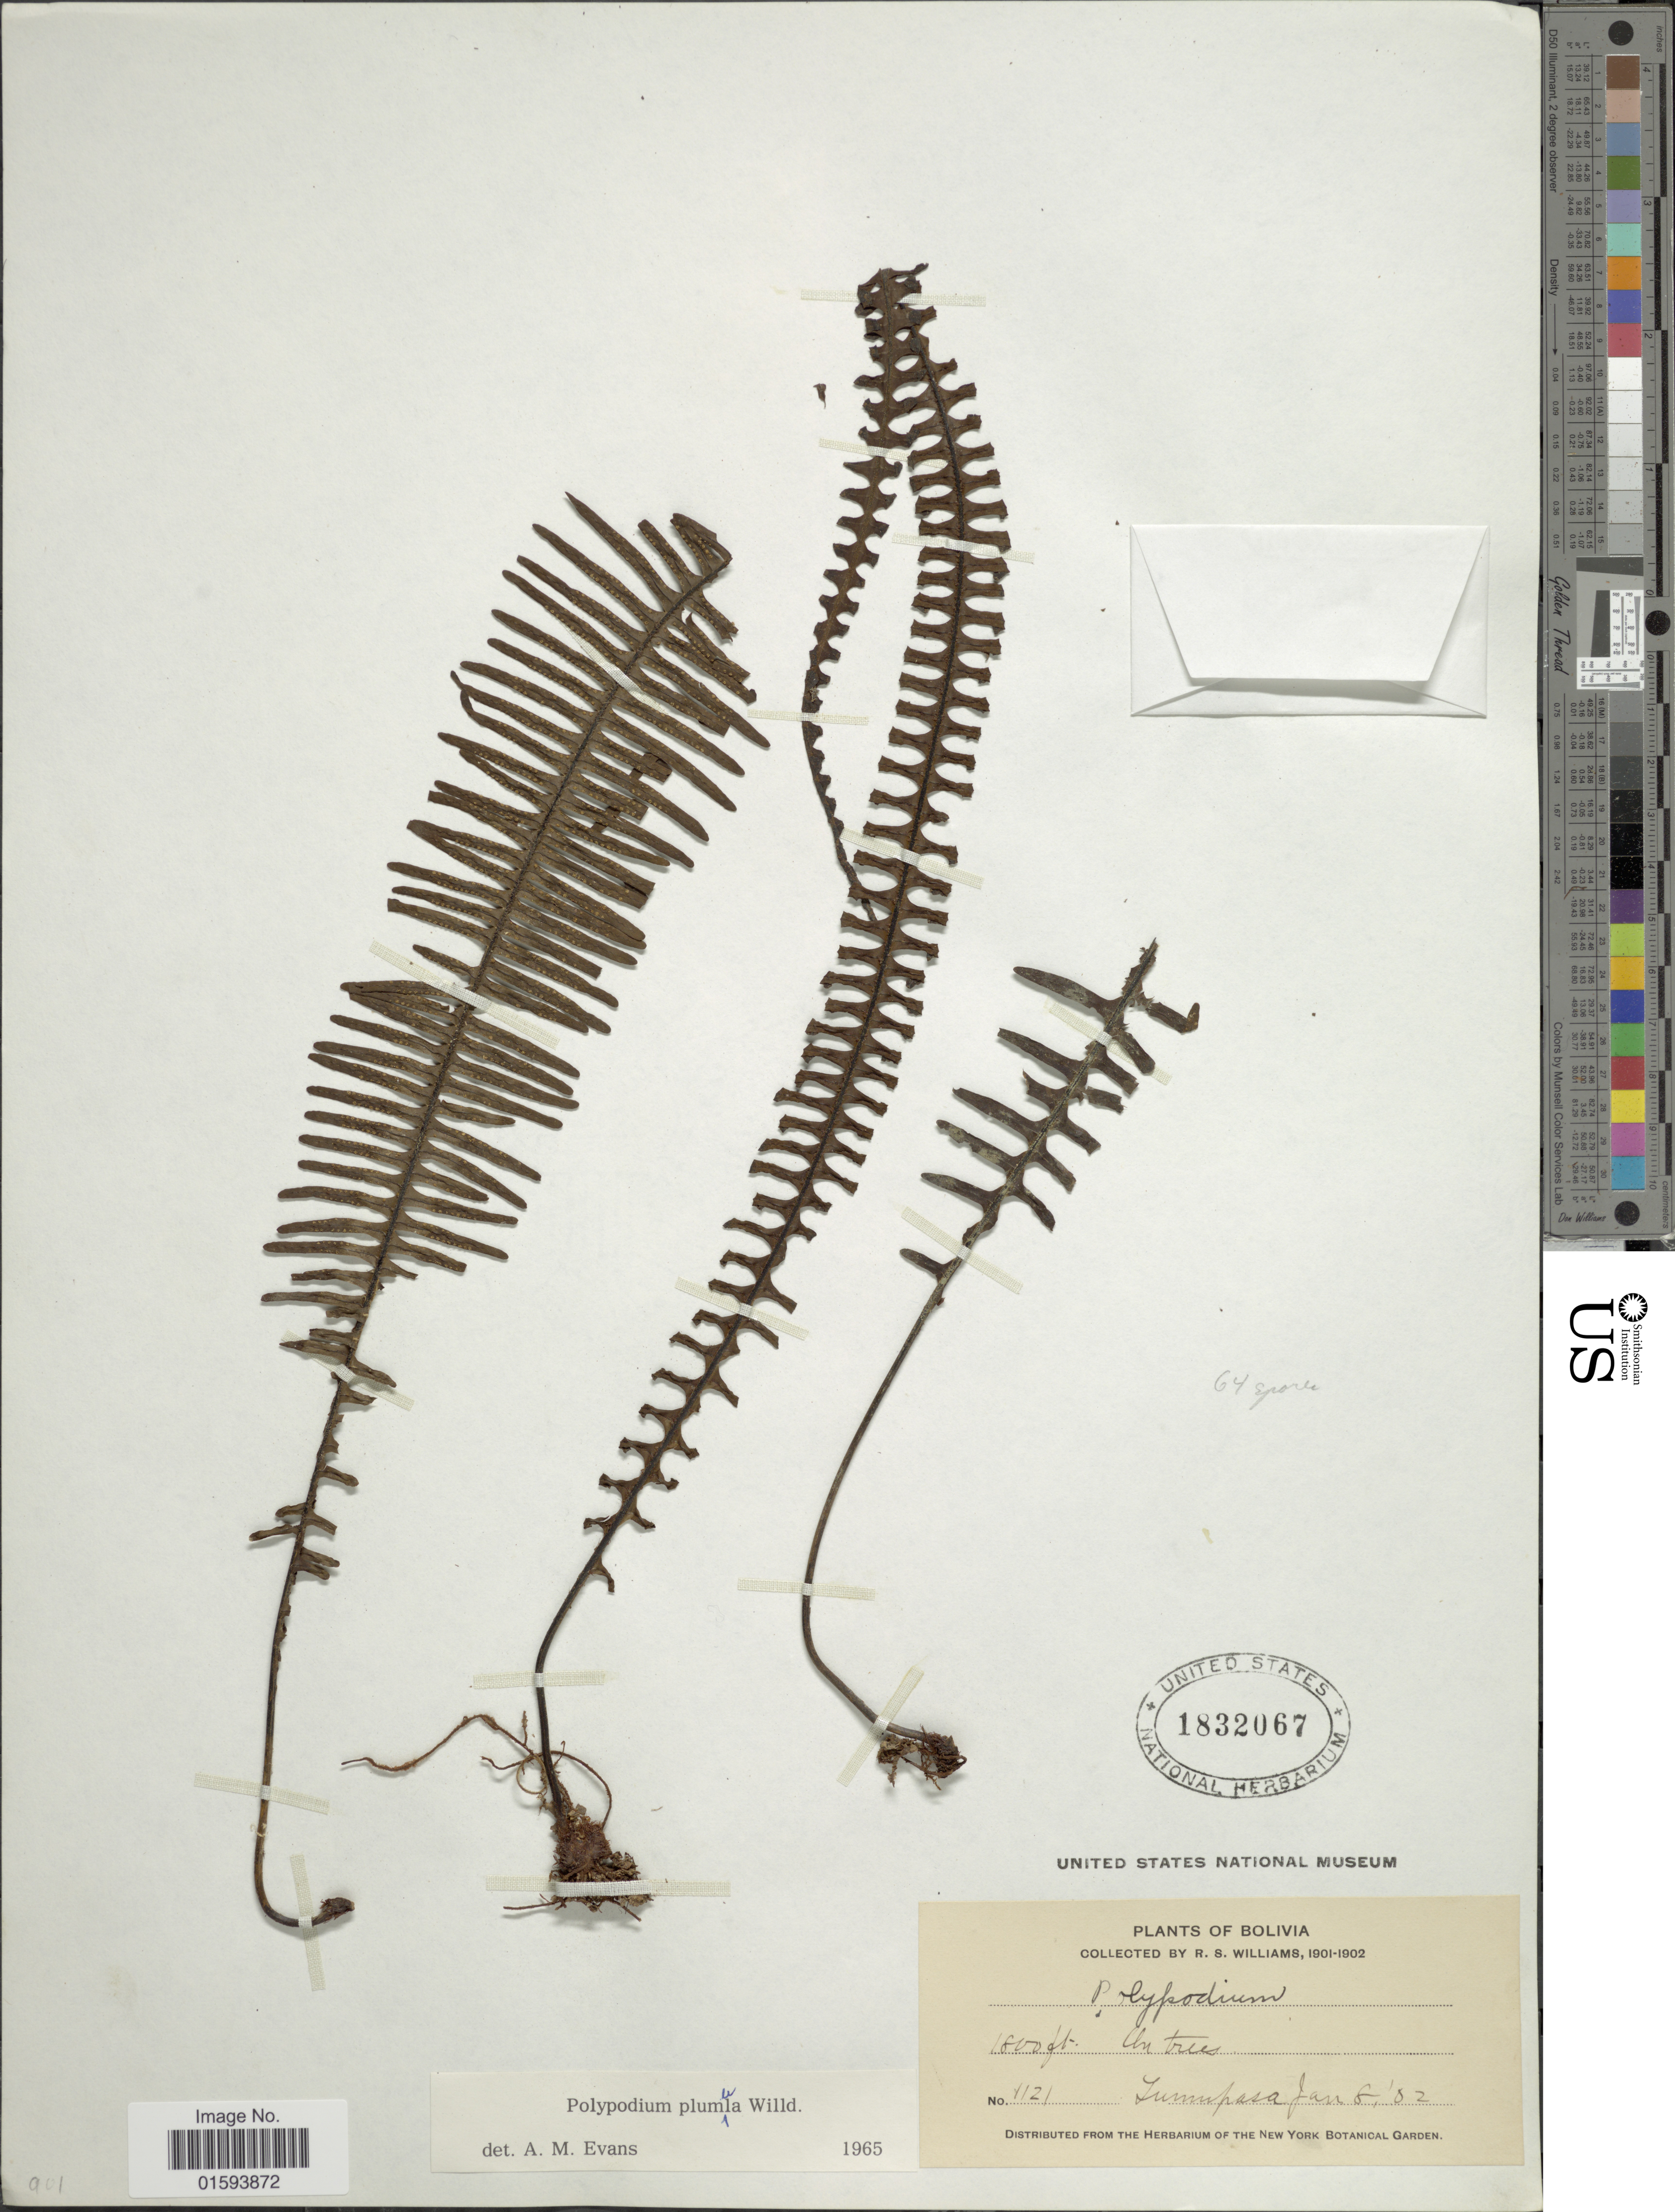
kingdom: Plantae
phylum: Tracheophyta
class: Polypodiopsida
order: Polypodiales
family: Polypodiaceae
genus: Pecluma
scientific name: Pecluma plumula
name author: (Humb. & Bonpl. ex Willd.) M.G. Price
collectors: R. S. Williams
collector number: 1121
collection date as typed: Jan 8, '02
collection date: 1902-01-08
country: Bolivia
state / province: La Paz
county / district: Iturralde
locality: Tumupasa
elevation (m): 549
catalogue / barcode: US 1832067